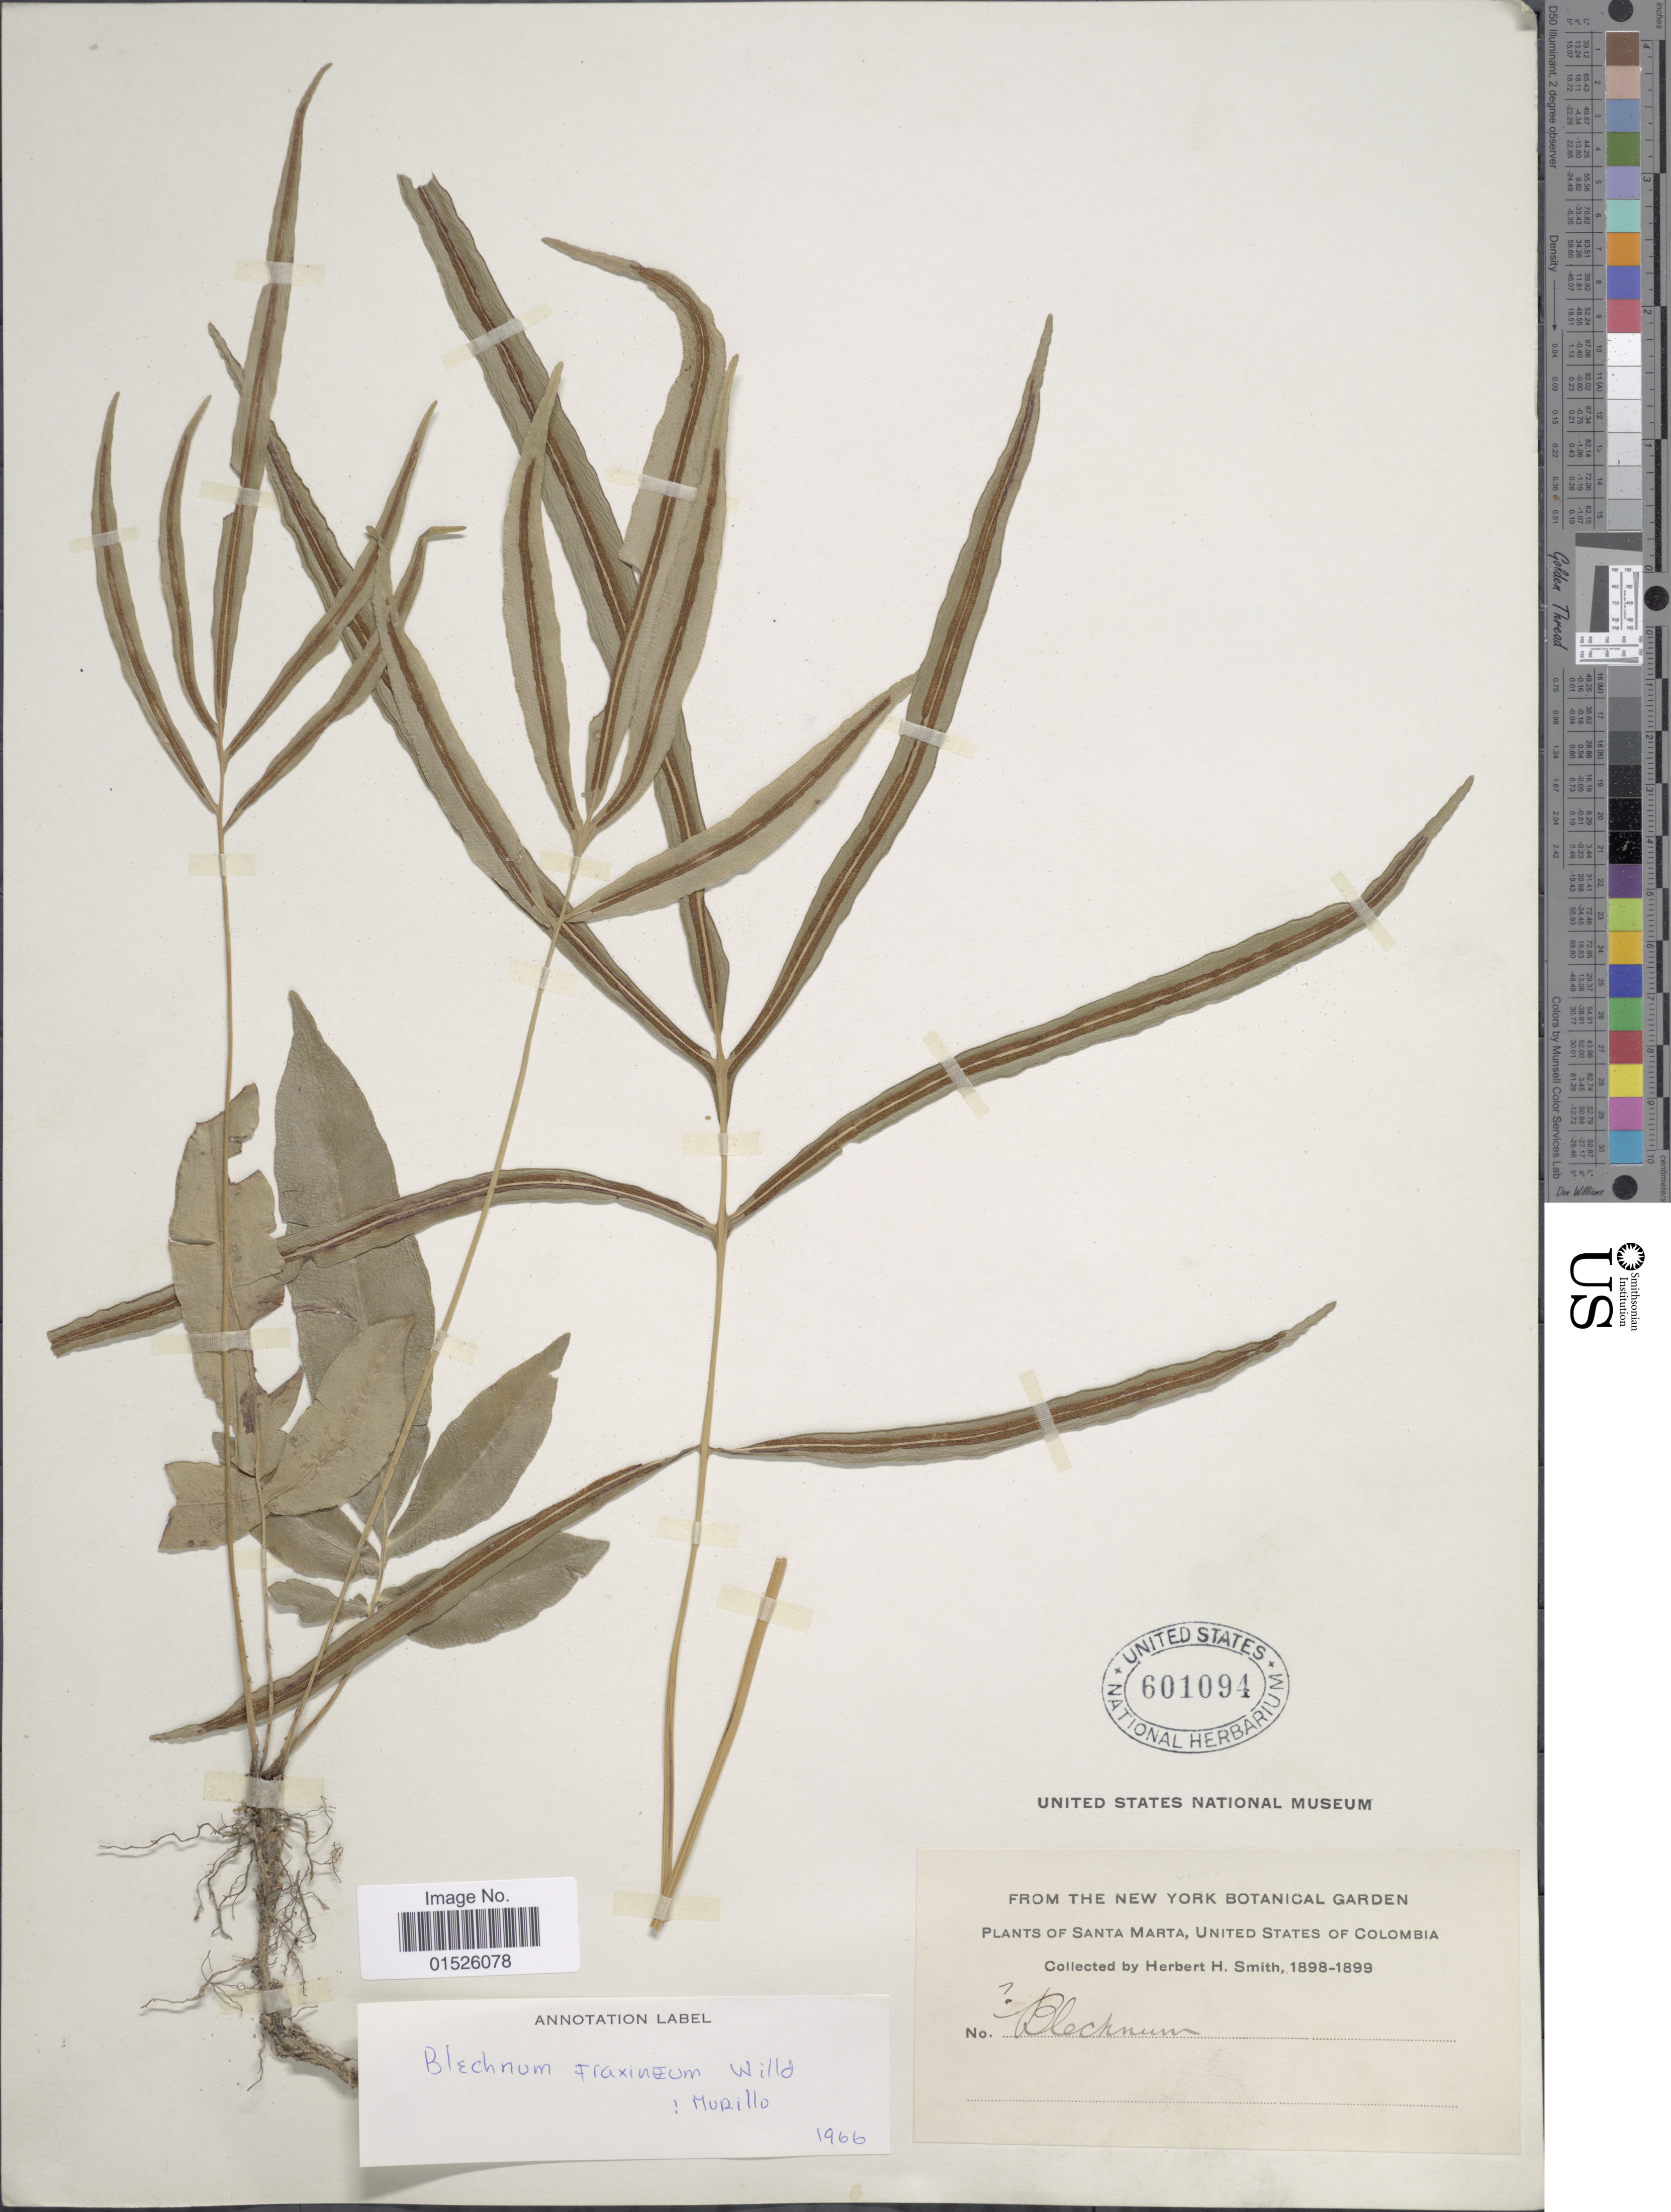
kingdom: Plantae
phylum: Tracheophyta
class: Polypodiopsida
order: Polypodiales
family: Blechnaceae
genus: Blechnum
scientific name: Blechnum gracile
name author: Kaulf.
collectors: Herbert H. Smith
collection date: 1898/1899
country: Colombia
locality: Santa Marta, United States of Columbia.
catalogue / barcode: US 601091